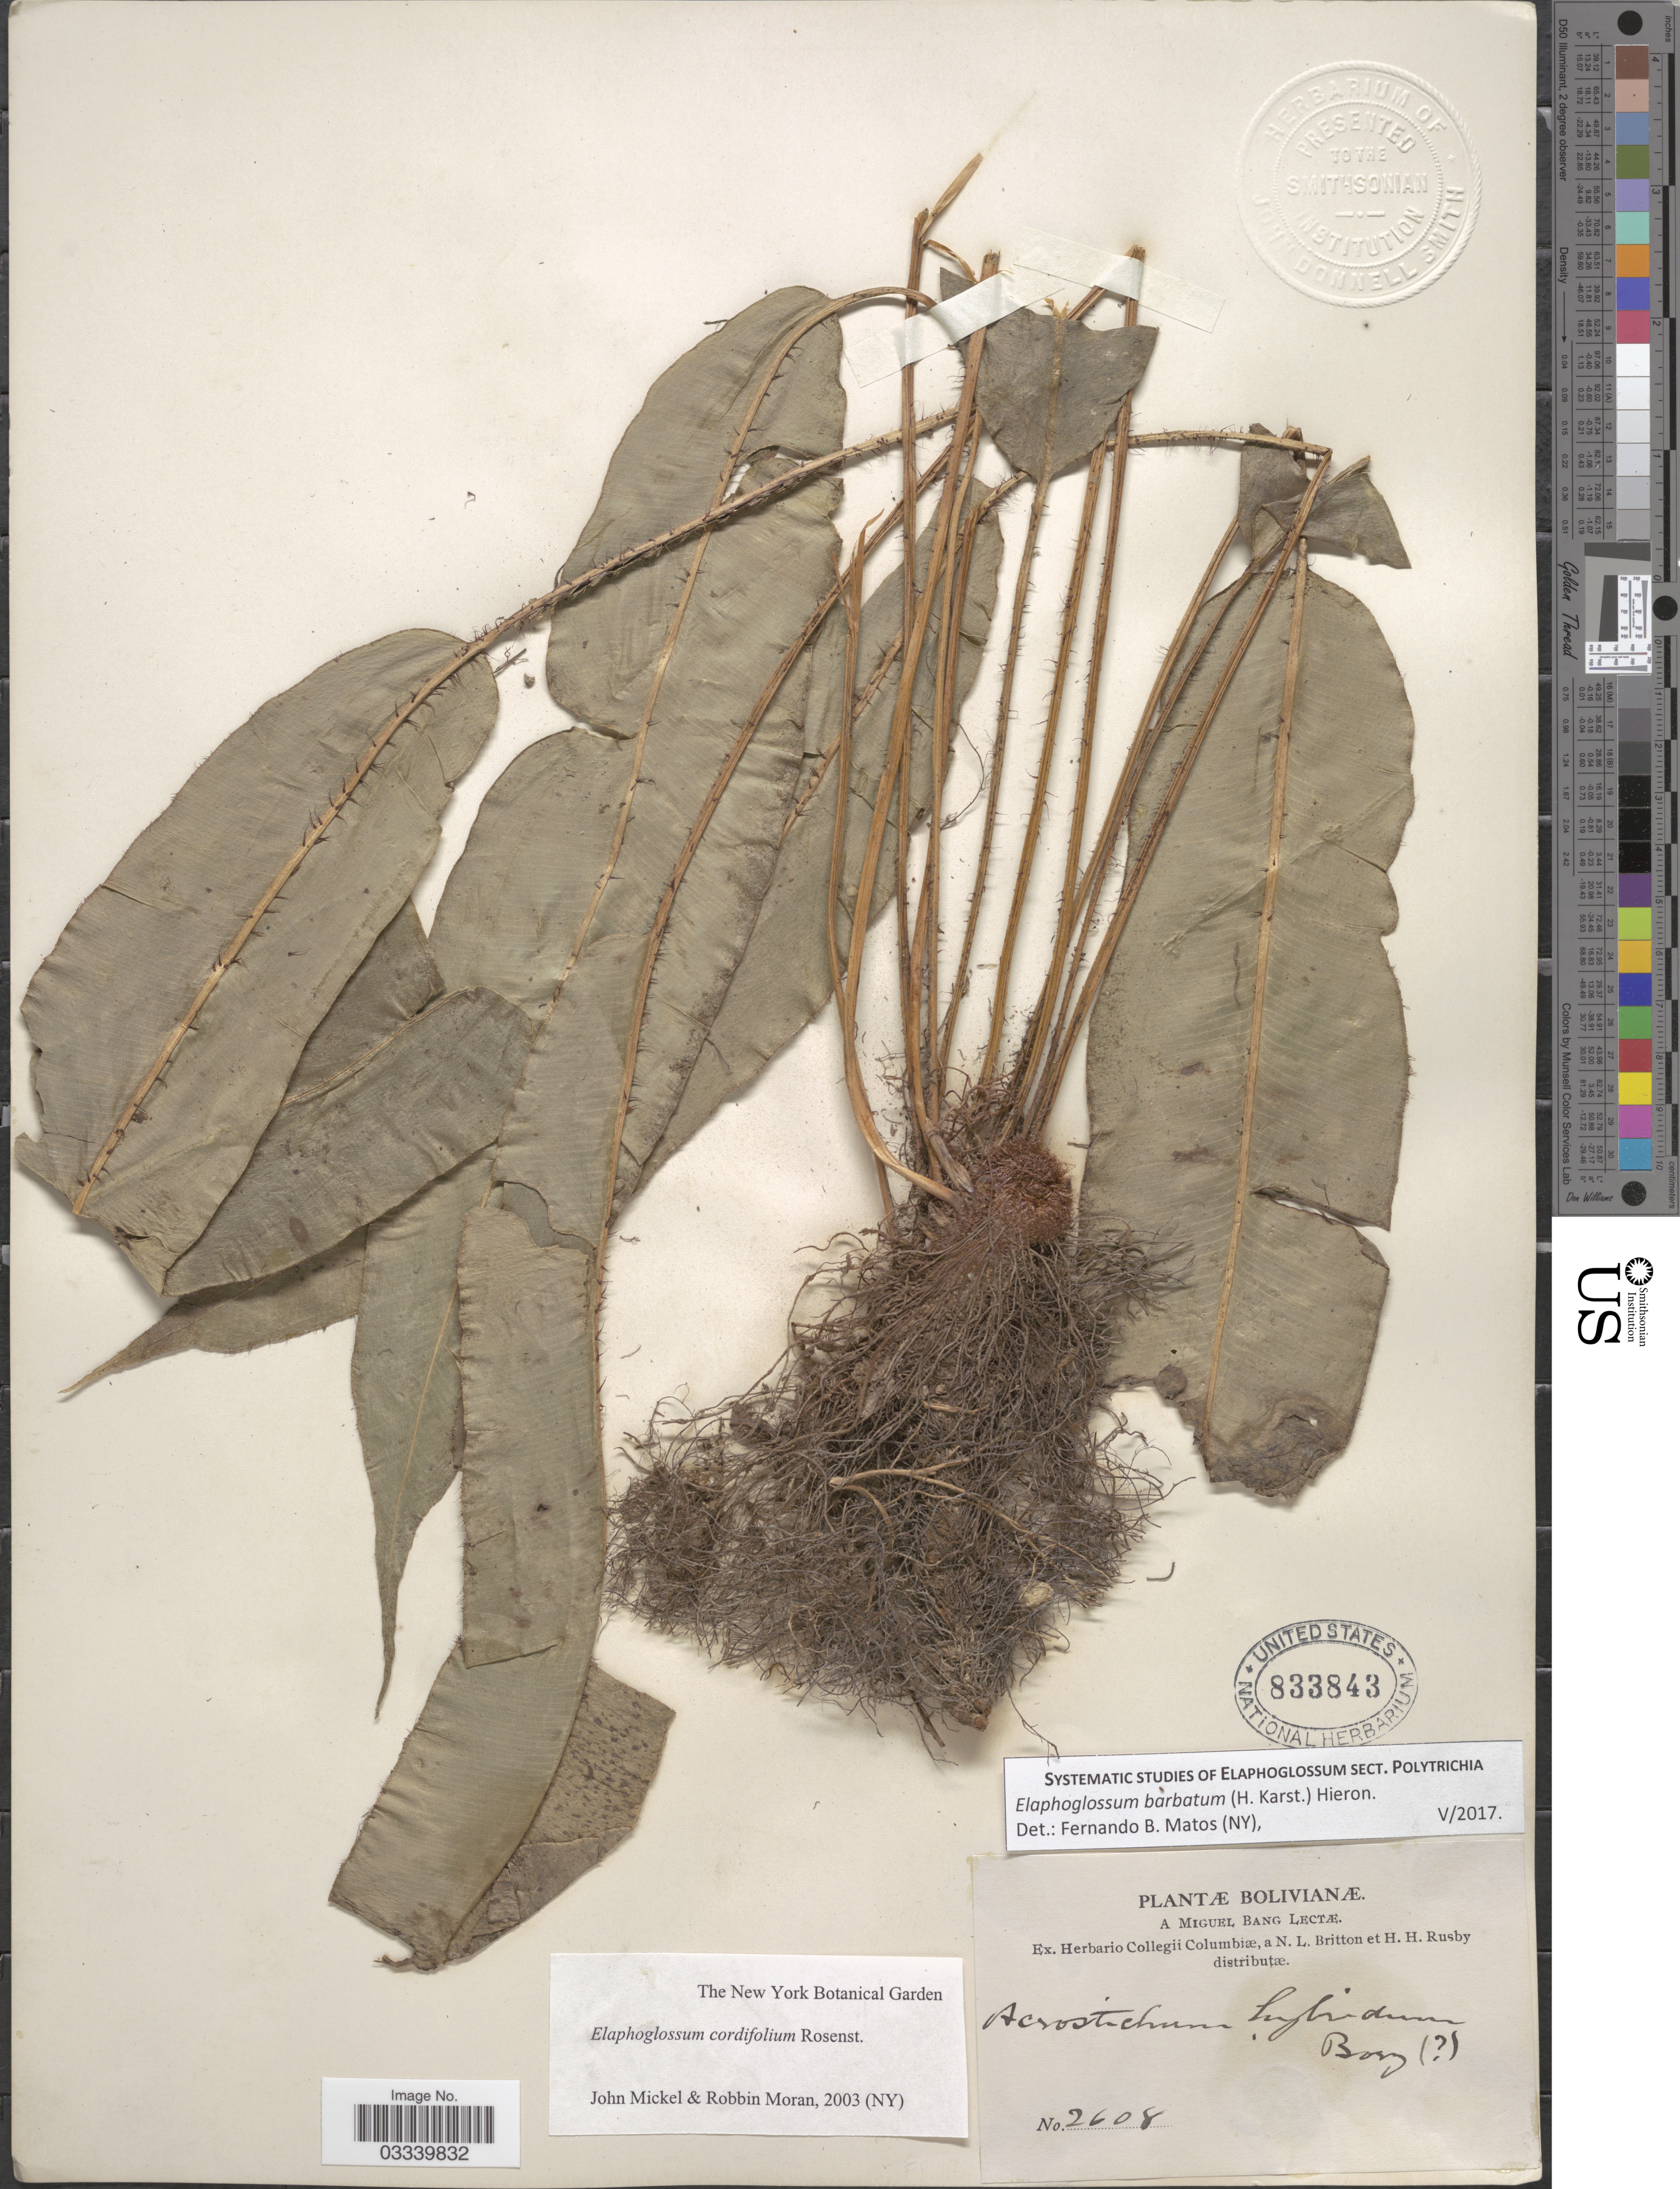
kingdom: Plantae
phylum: Tracheophyta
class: Polypodiopsida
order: Polypodiales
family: Dryopteridaceae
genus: Elaphoglossum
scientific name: Elaphoglossum barbatum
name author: (H. Karst.) Hieron.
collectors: M. Bang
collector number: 2608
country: Bolivia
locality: Bolivianæ.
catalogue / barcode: US 833843